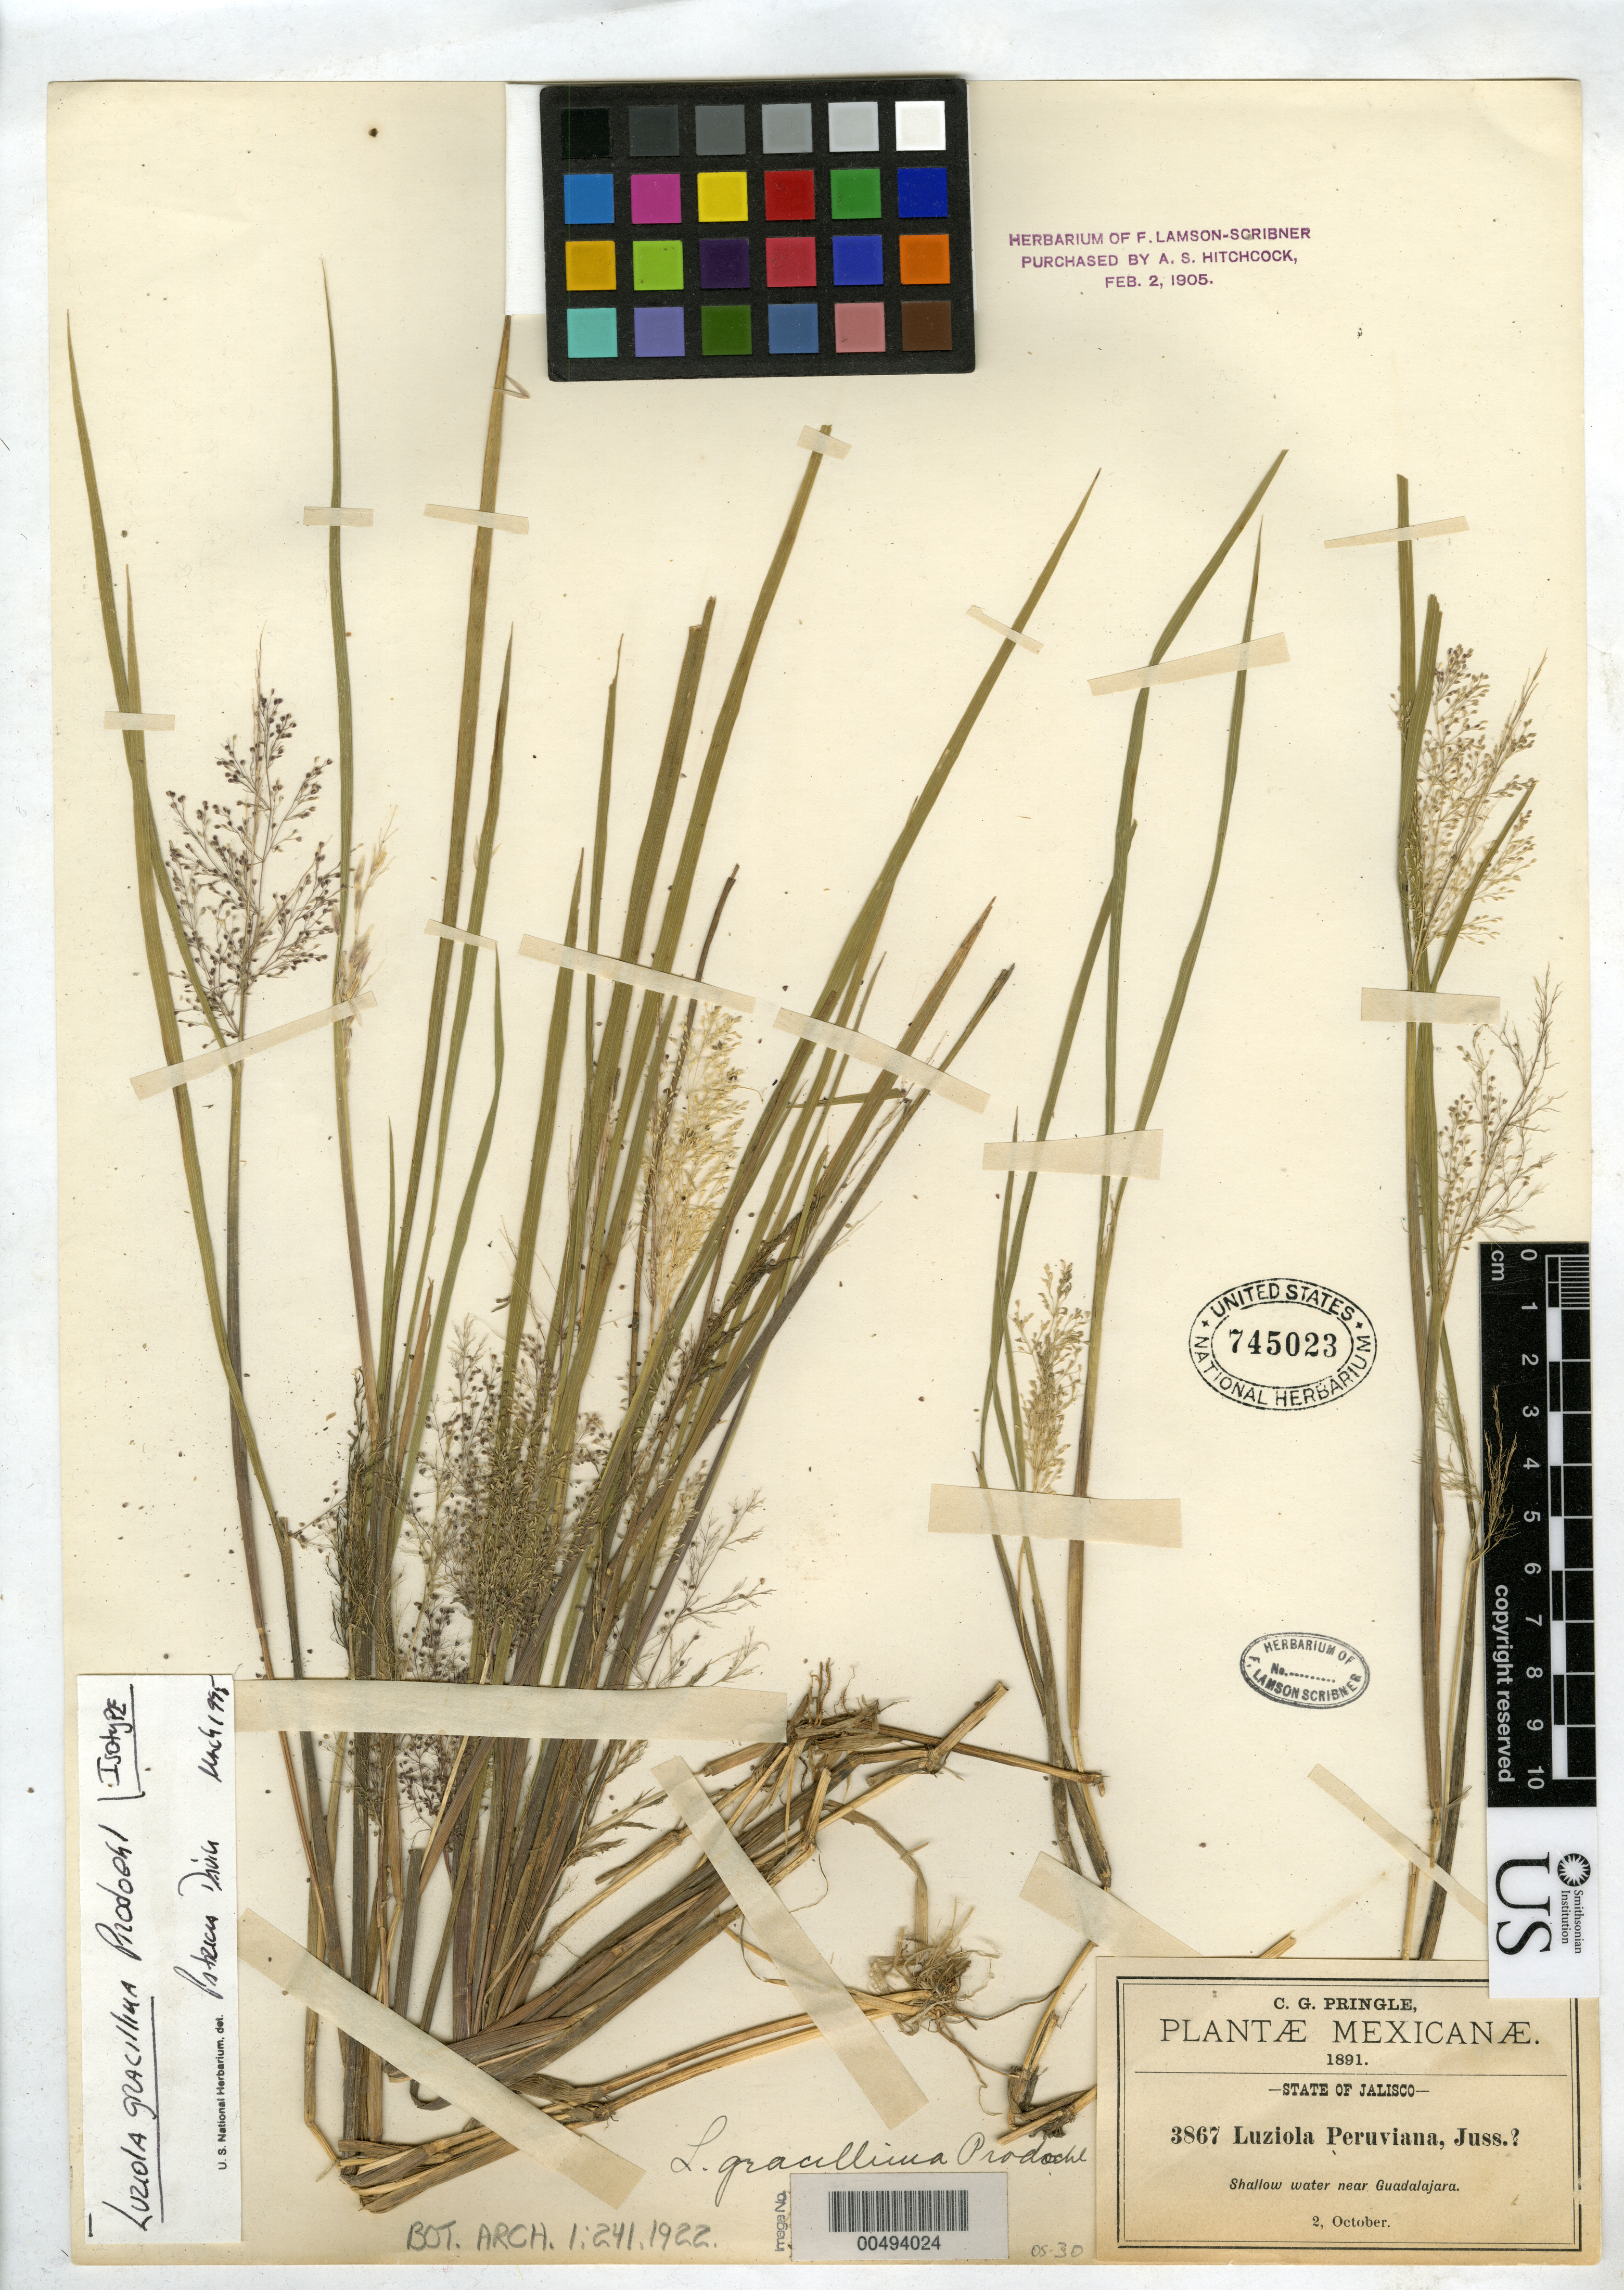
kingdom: Plantae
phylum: Tracheophyta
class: Liliopsida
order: Poales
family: Poaceae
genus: Luziola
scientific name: Luziola gracillima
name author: Prod.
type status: Isotype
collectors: C. G. Pringle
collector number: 3867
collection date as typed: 02 Oct 1891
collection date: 1891-10-02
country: Mexico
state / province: Jalisco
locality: Near Guadalajara.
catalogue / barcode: US 745023